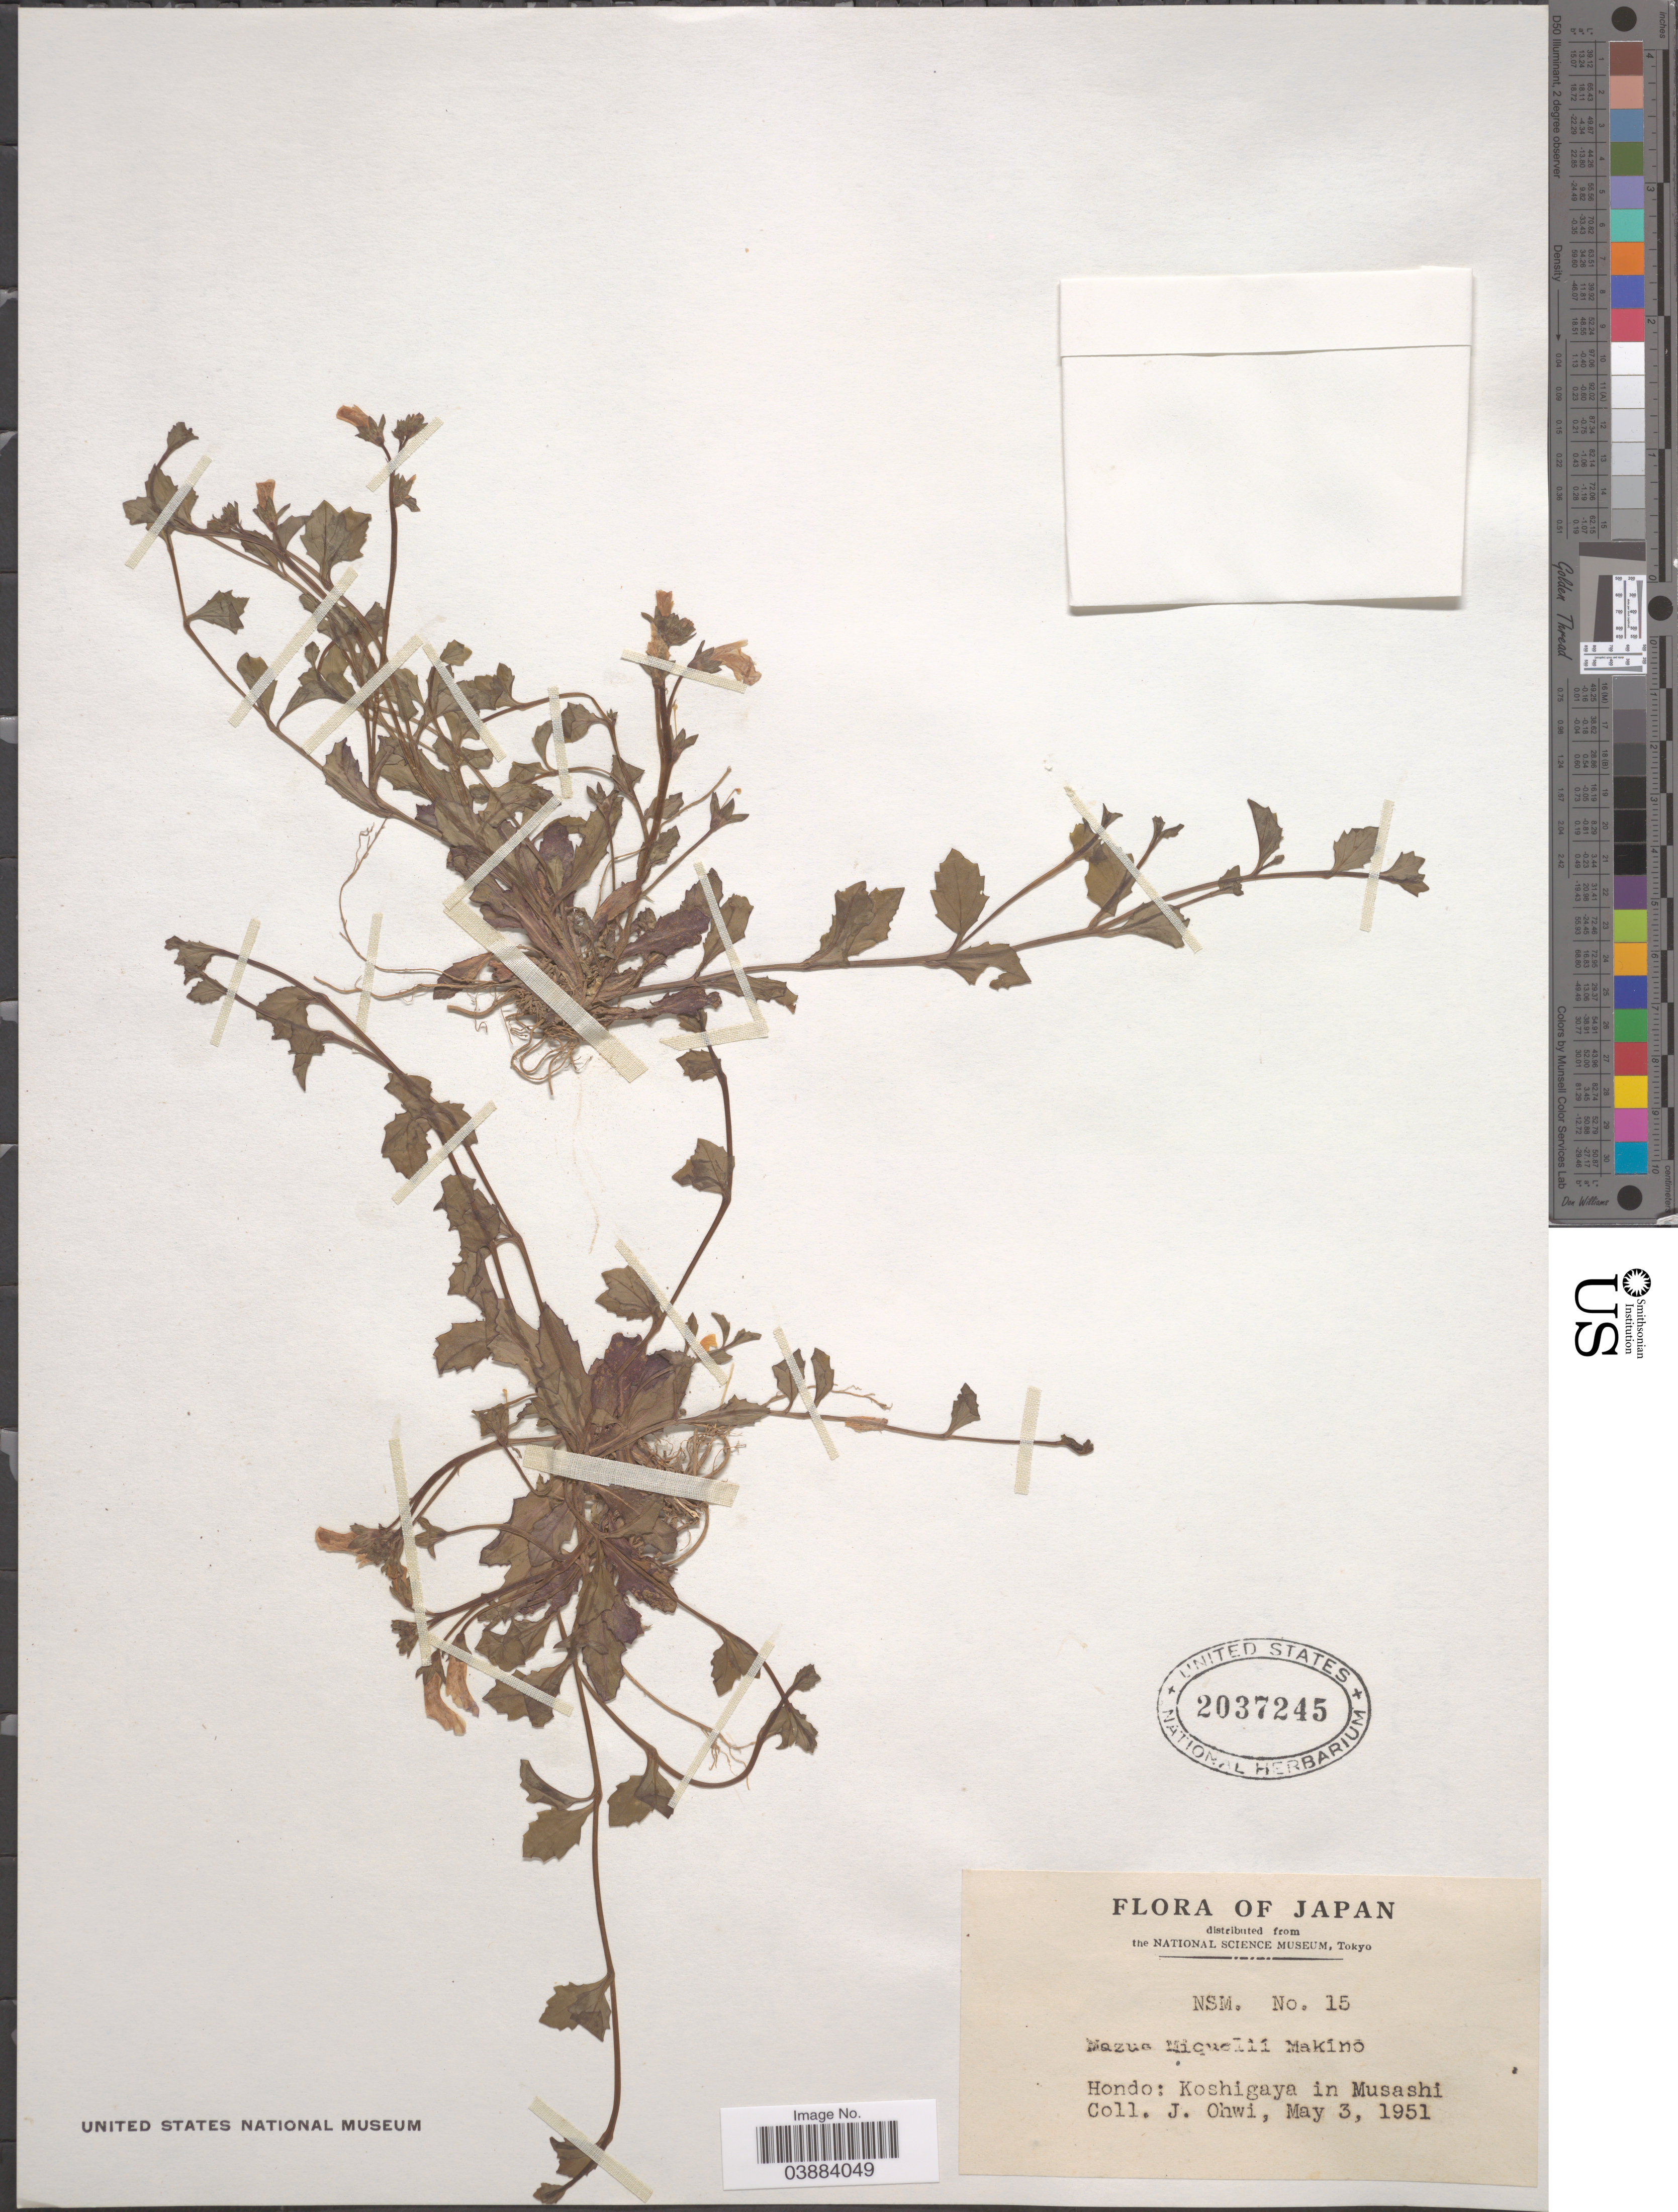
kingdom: Plantae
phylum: Tracheophyta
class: Magnoliopsida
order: Lamiales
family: Mazaceae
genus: Mazus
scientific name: Mazus miquelii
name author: Makino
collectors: J. Ohwi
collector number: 15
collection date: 1951-05-03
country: Japan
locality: Hondo: Koshigaya in Musashi.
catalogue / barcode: US 2037245